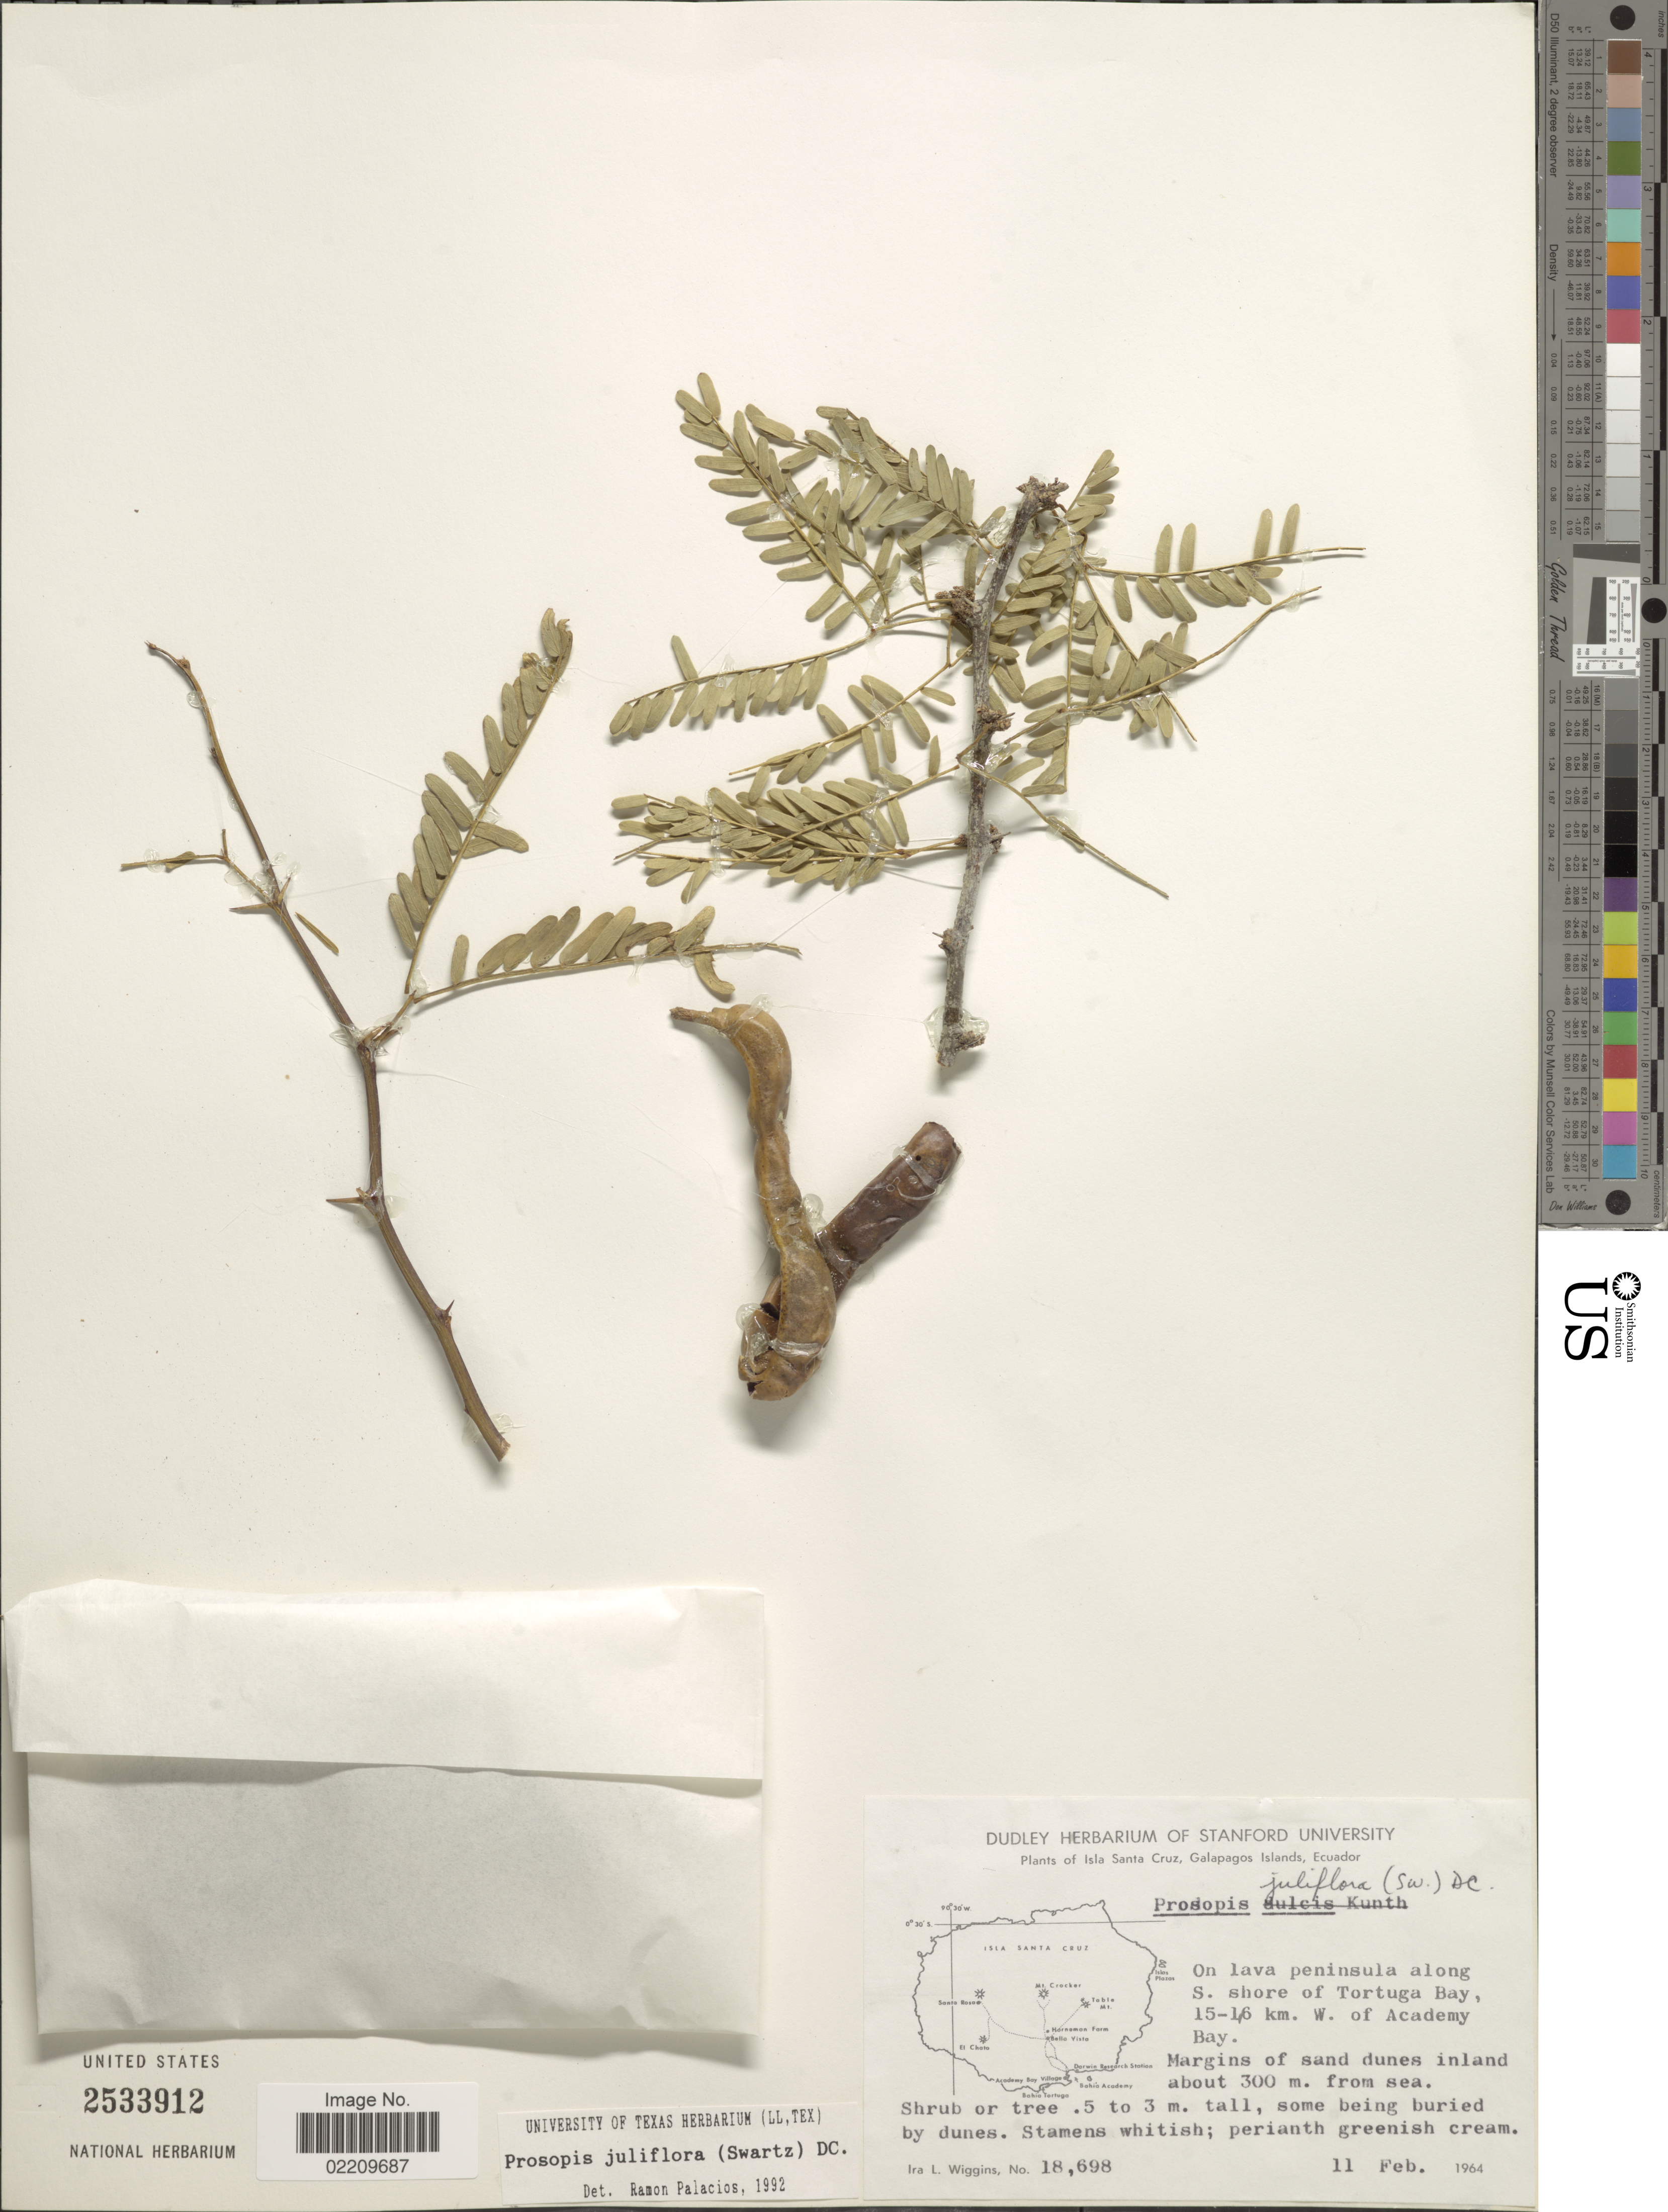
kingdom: Plantae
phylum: Tracheophyta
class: Magnoliopsida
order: Fabales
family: Fabaceae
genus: Neltuma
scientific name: Neltuma juliflora var. juliflora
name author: (Sw.) Raf.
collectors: I. L. Wiggins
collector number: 18698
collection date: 1964-02-11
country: Ecuador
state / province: Colón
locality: Isla Santa Cruz, Galapagos Islands, Ecuador. On lava peninsula along S. shore of Tortuga Bay, 15-16 km. W. of Academy Bay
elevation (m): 300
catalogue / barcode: US 2533912